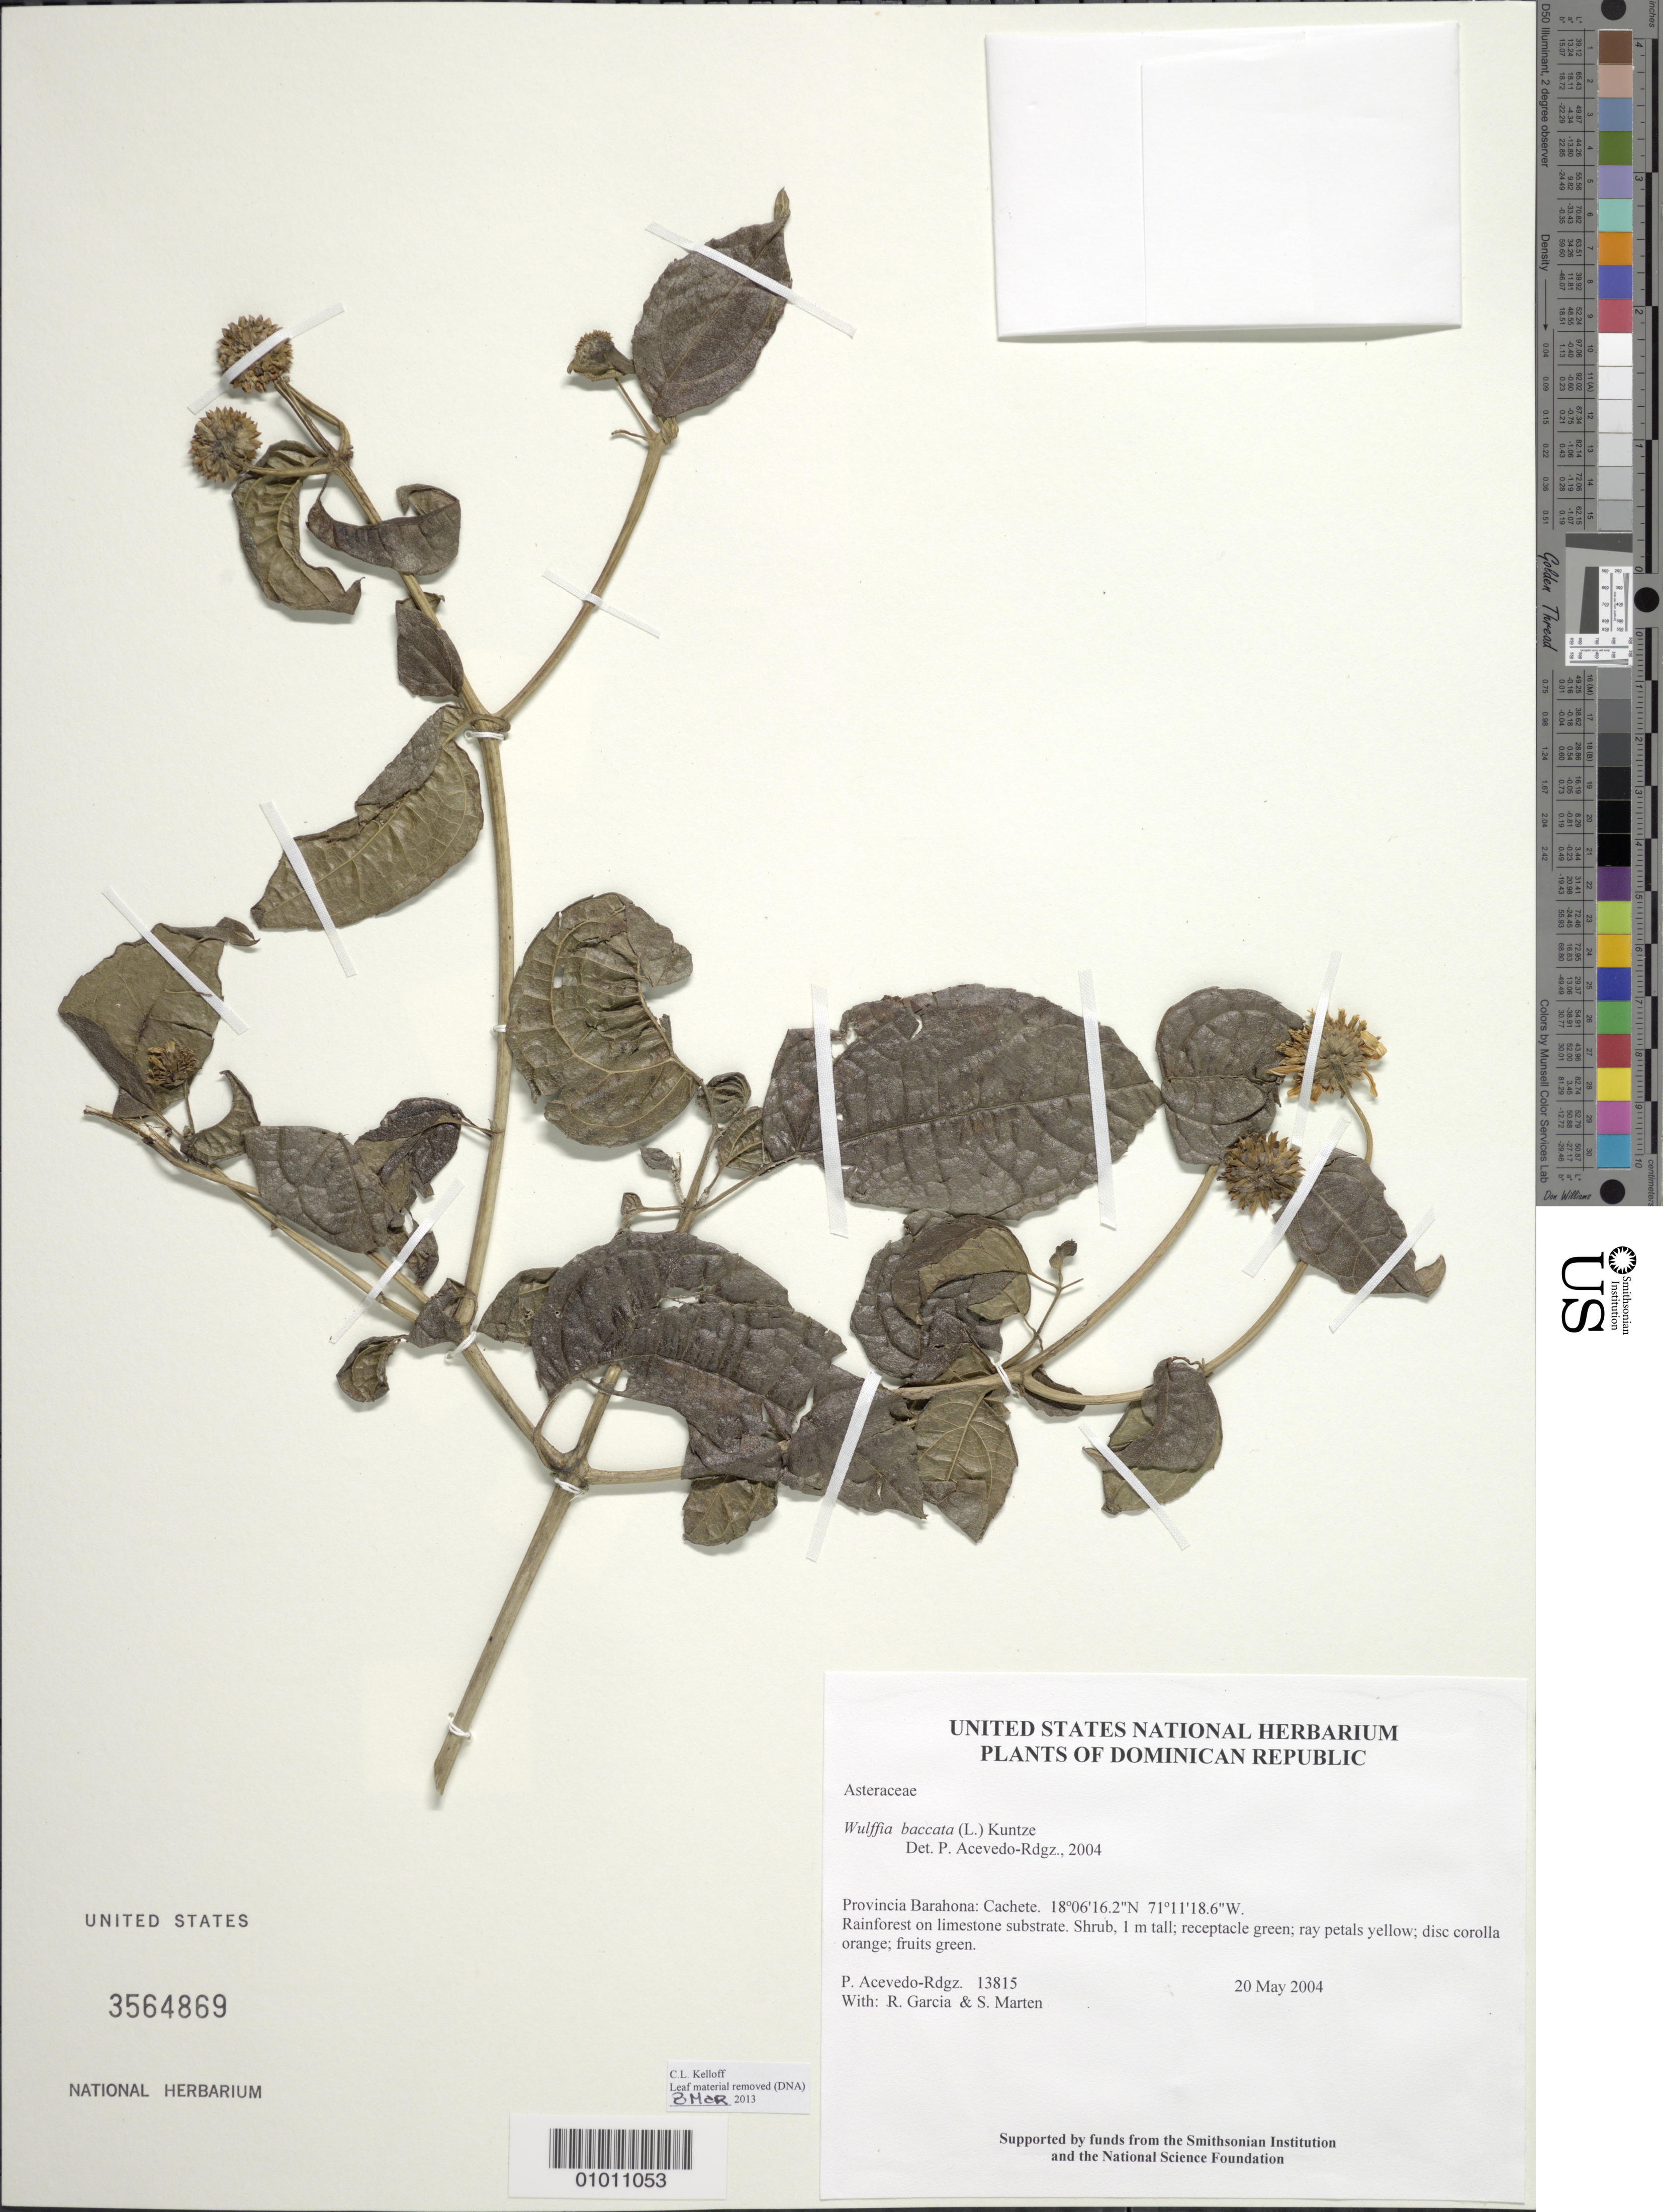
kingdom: Plantae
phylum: Tracheophyta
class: Magnoliopsida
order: Asterales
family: Asteraceae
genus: Wulffia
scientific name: Wulffia baccata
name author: (L. f.) Kuntze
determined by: Acevedo-Rodríguez, P., (BOT), Smithsonian Institution - National Museum of Natural History (UNITED STATES)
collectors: P. Acevedo-Rodr., R. G. García & S. Marten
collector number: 13815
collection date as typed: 20 May 2004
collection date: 2004-05-20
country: Dominican Republic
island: Hispaniola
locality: Provincia Barahona: Cachete.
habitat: Rainforest on limestone substrate.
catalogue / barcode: US 3564869